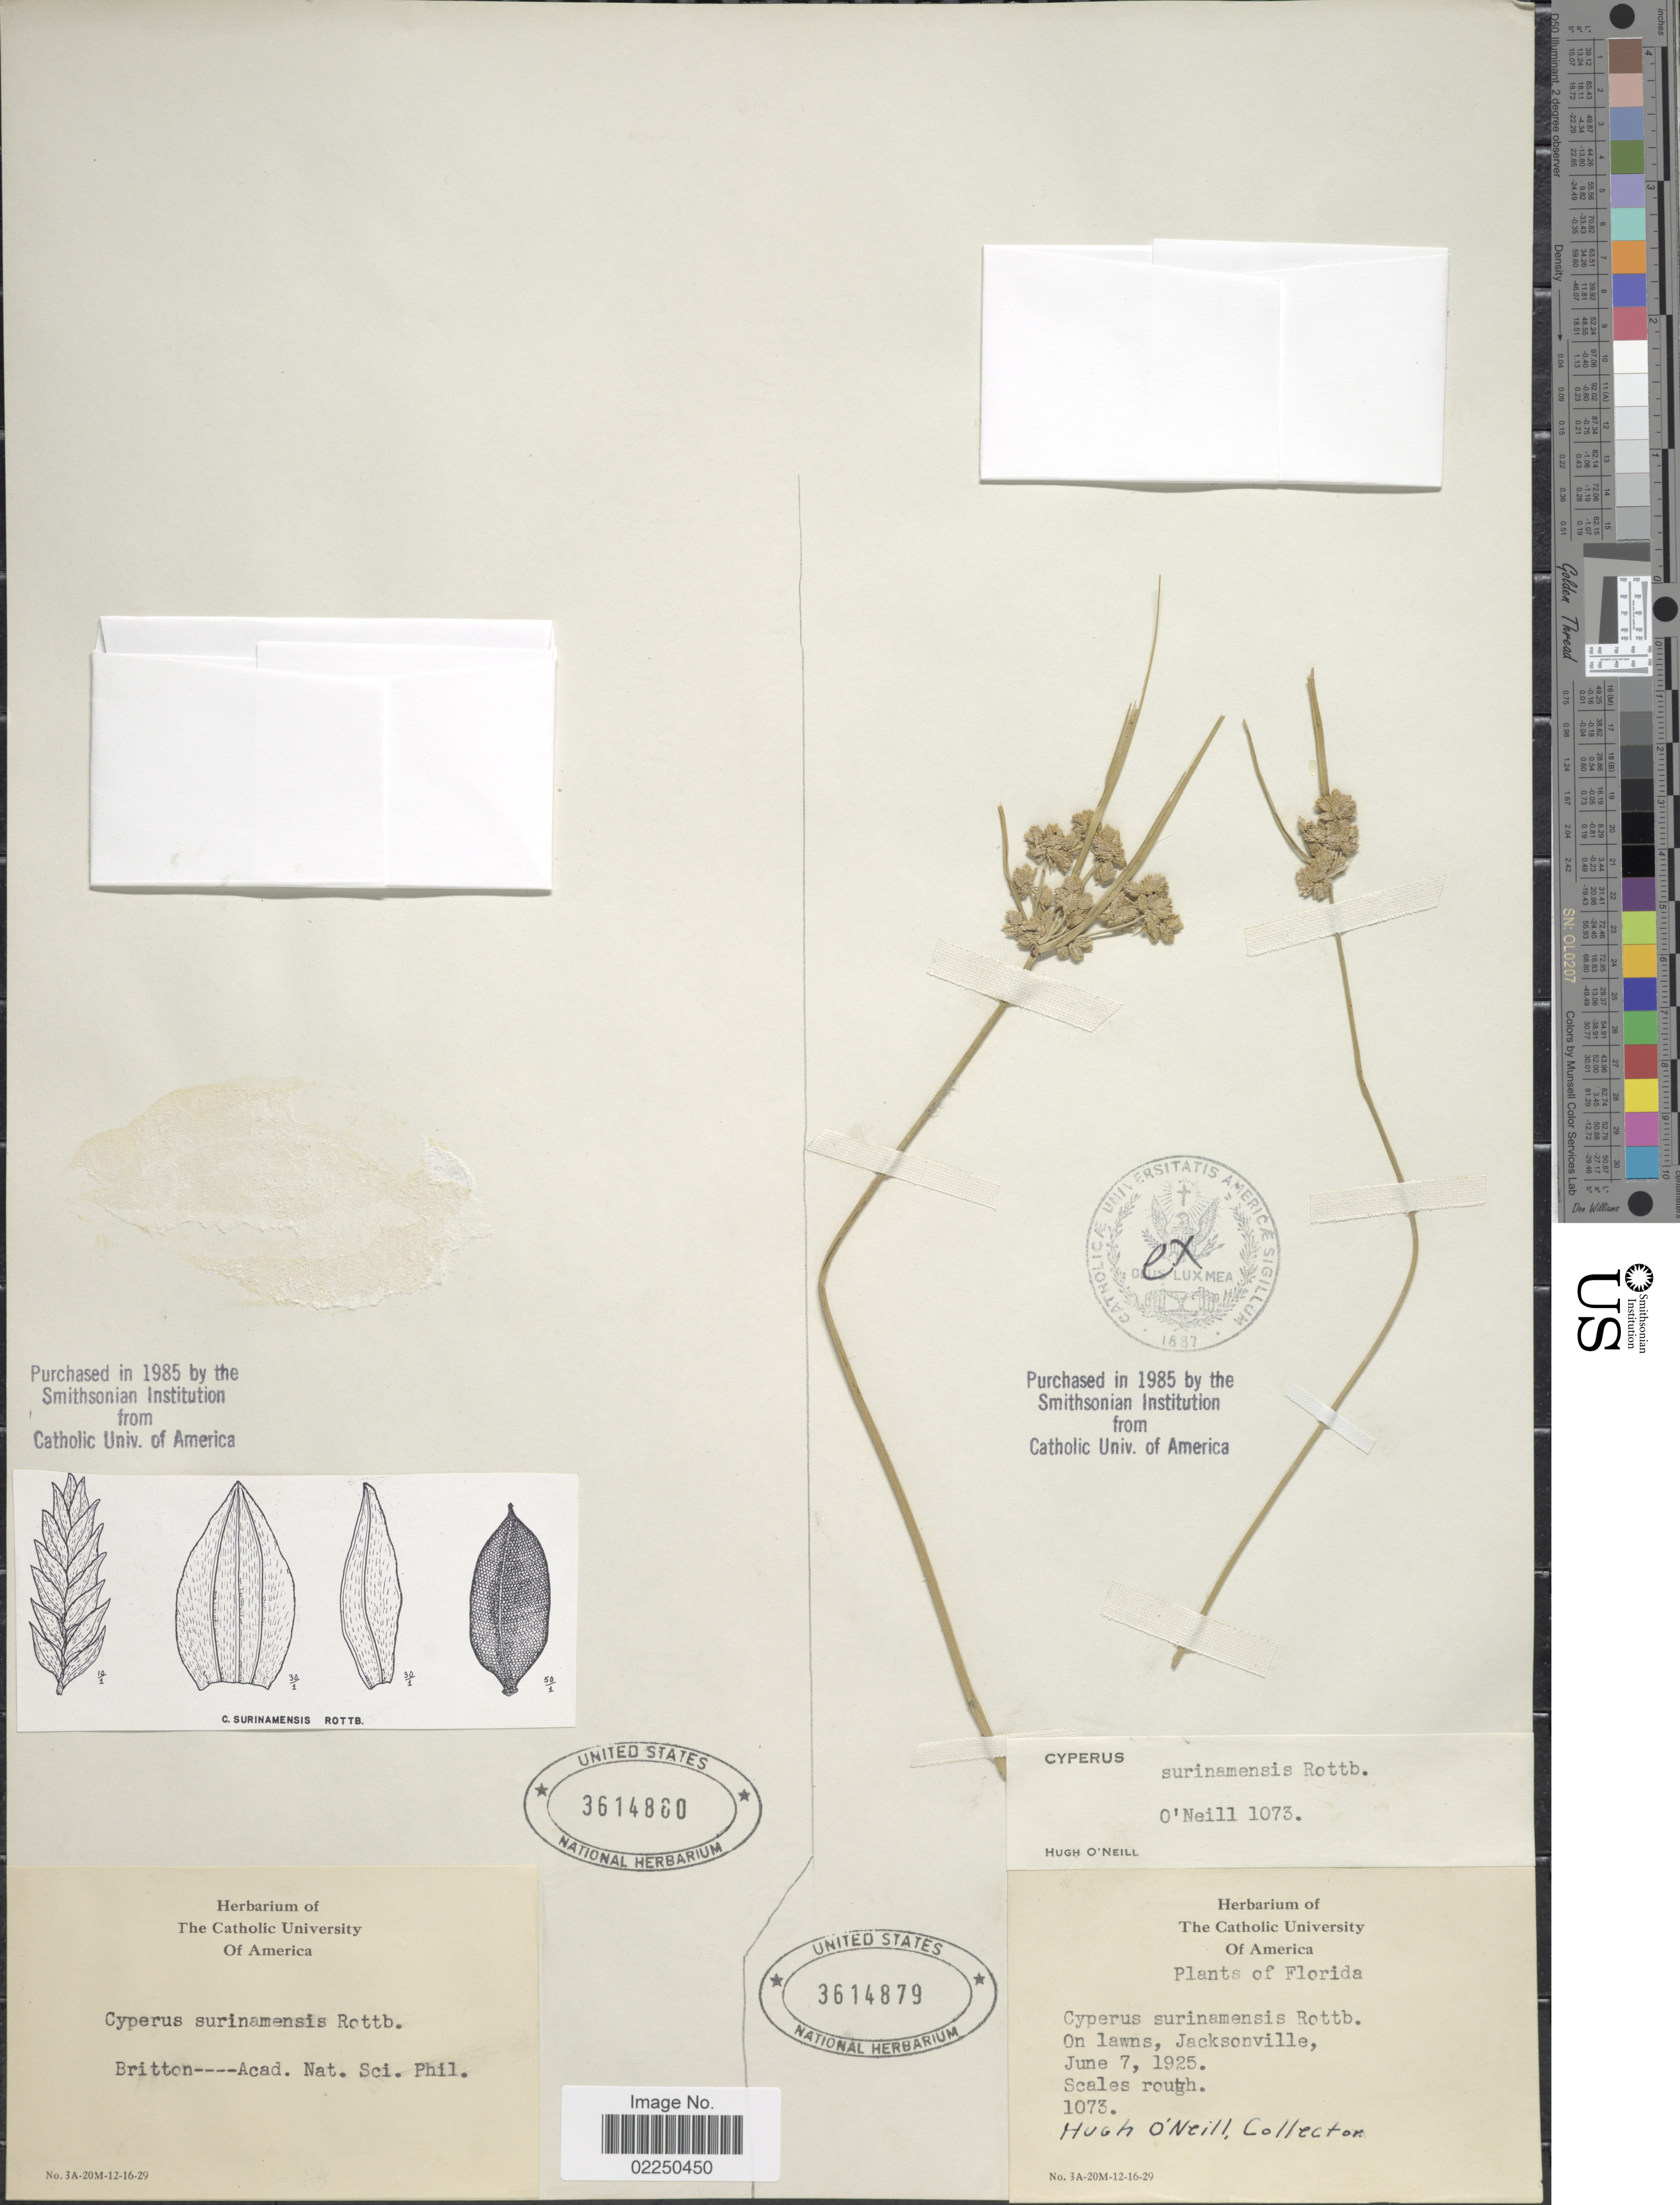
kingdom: Plantae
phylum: Tracheophyta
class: Liliopsida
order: Poales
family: Cyperaceae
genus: Cyperus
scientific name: Cyperus surinamensis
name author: Rottb.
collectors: Academy of Natural Sciences of Philadelphia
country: United States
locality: Britton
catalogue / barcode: US 3614880-2